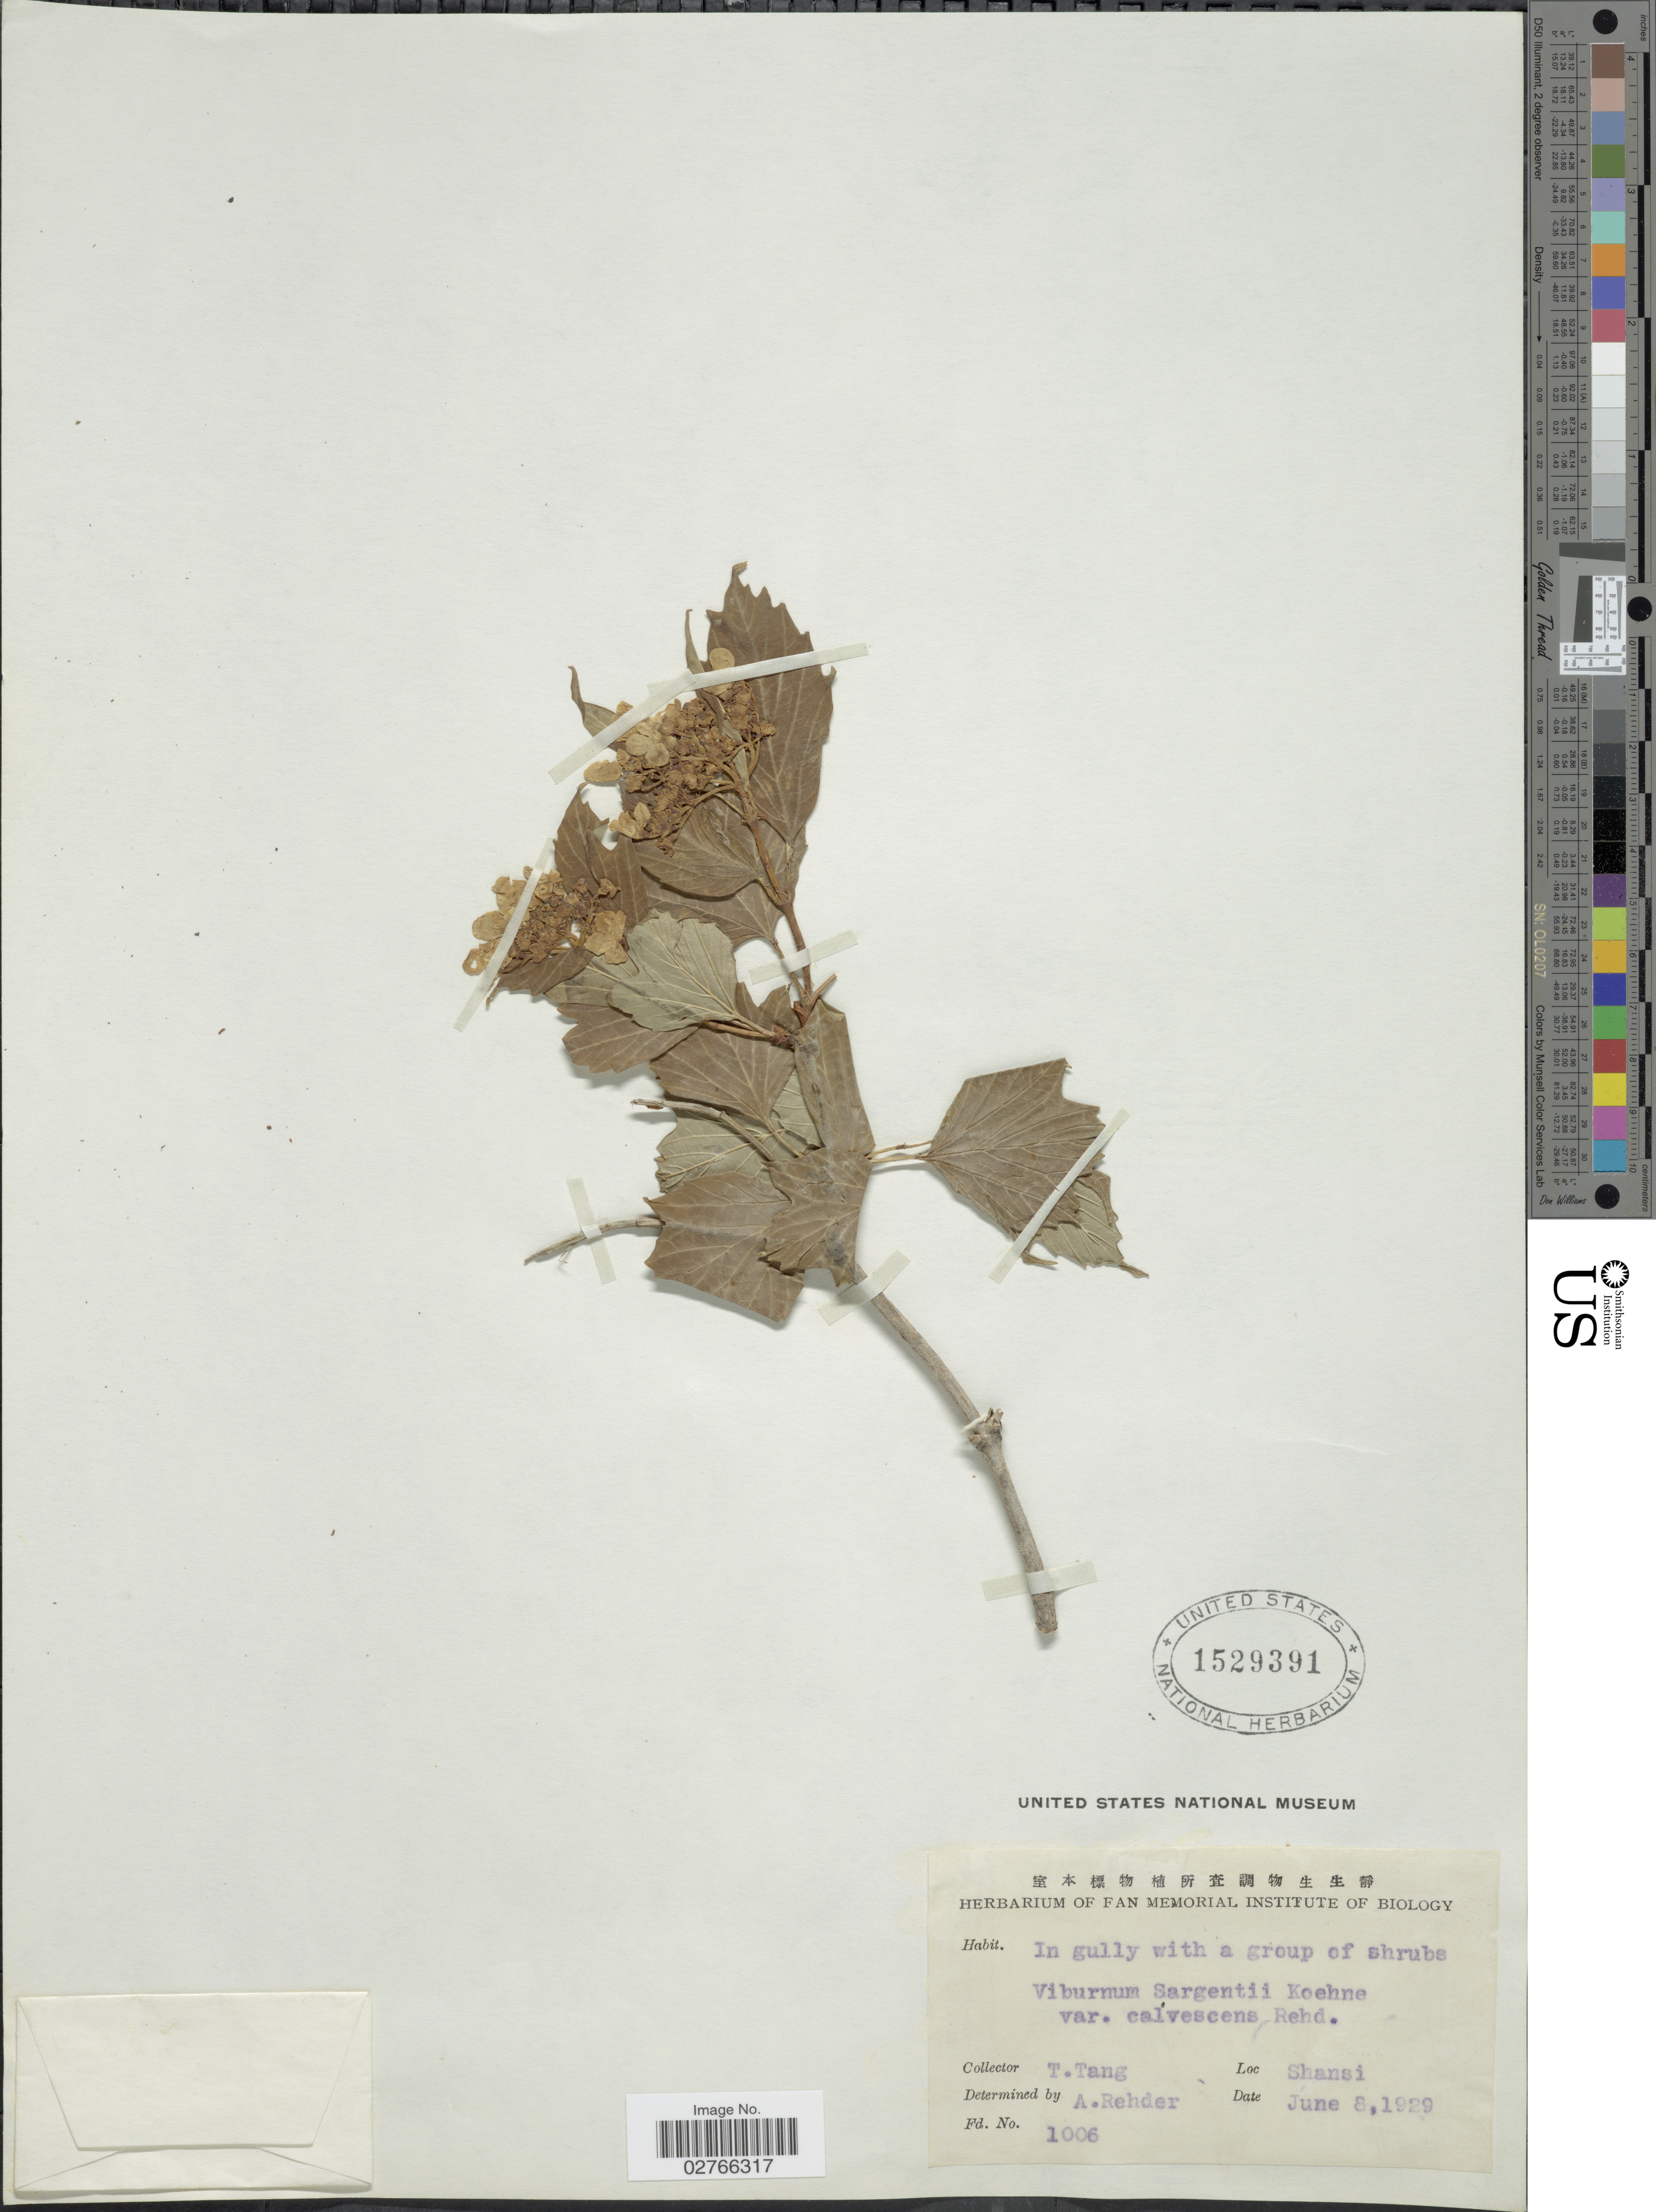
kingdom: Plantae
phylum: Tracheophyta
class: Magnoliopsida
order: Dipsacales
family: Viburnaceae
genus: Viburnum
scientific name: Viburnum opulus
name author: L.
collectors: T. Tang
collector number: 1006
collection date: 1929-06-08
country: China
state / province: Shanxi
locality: Shansi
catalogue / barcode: US 1529391